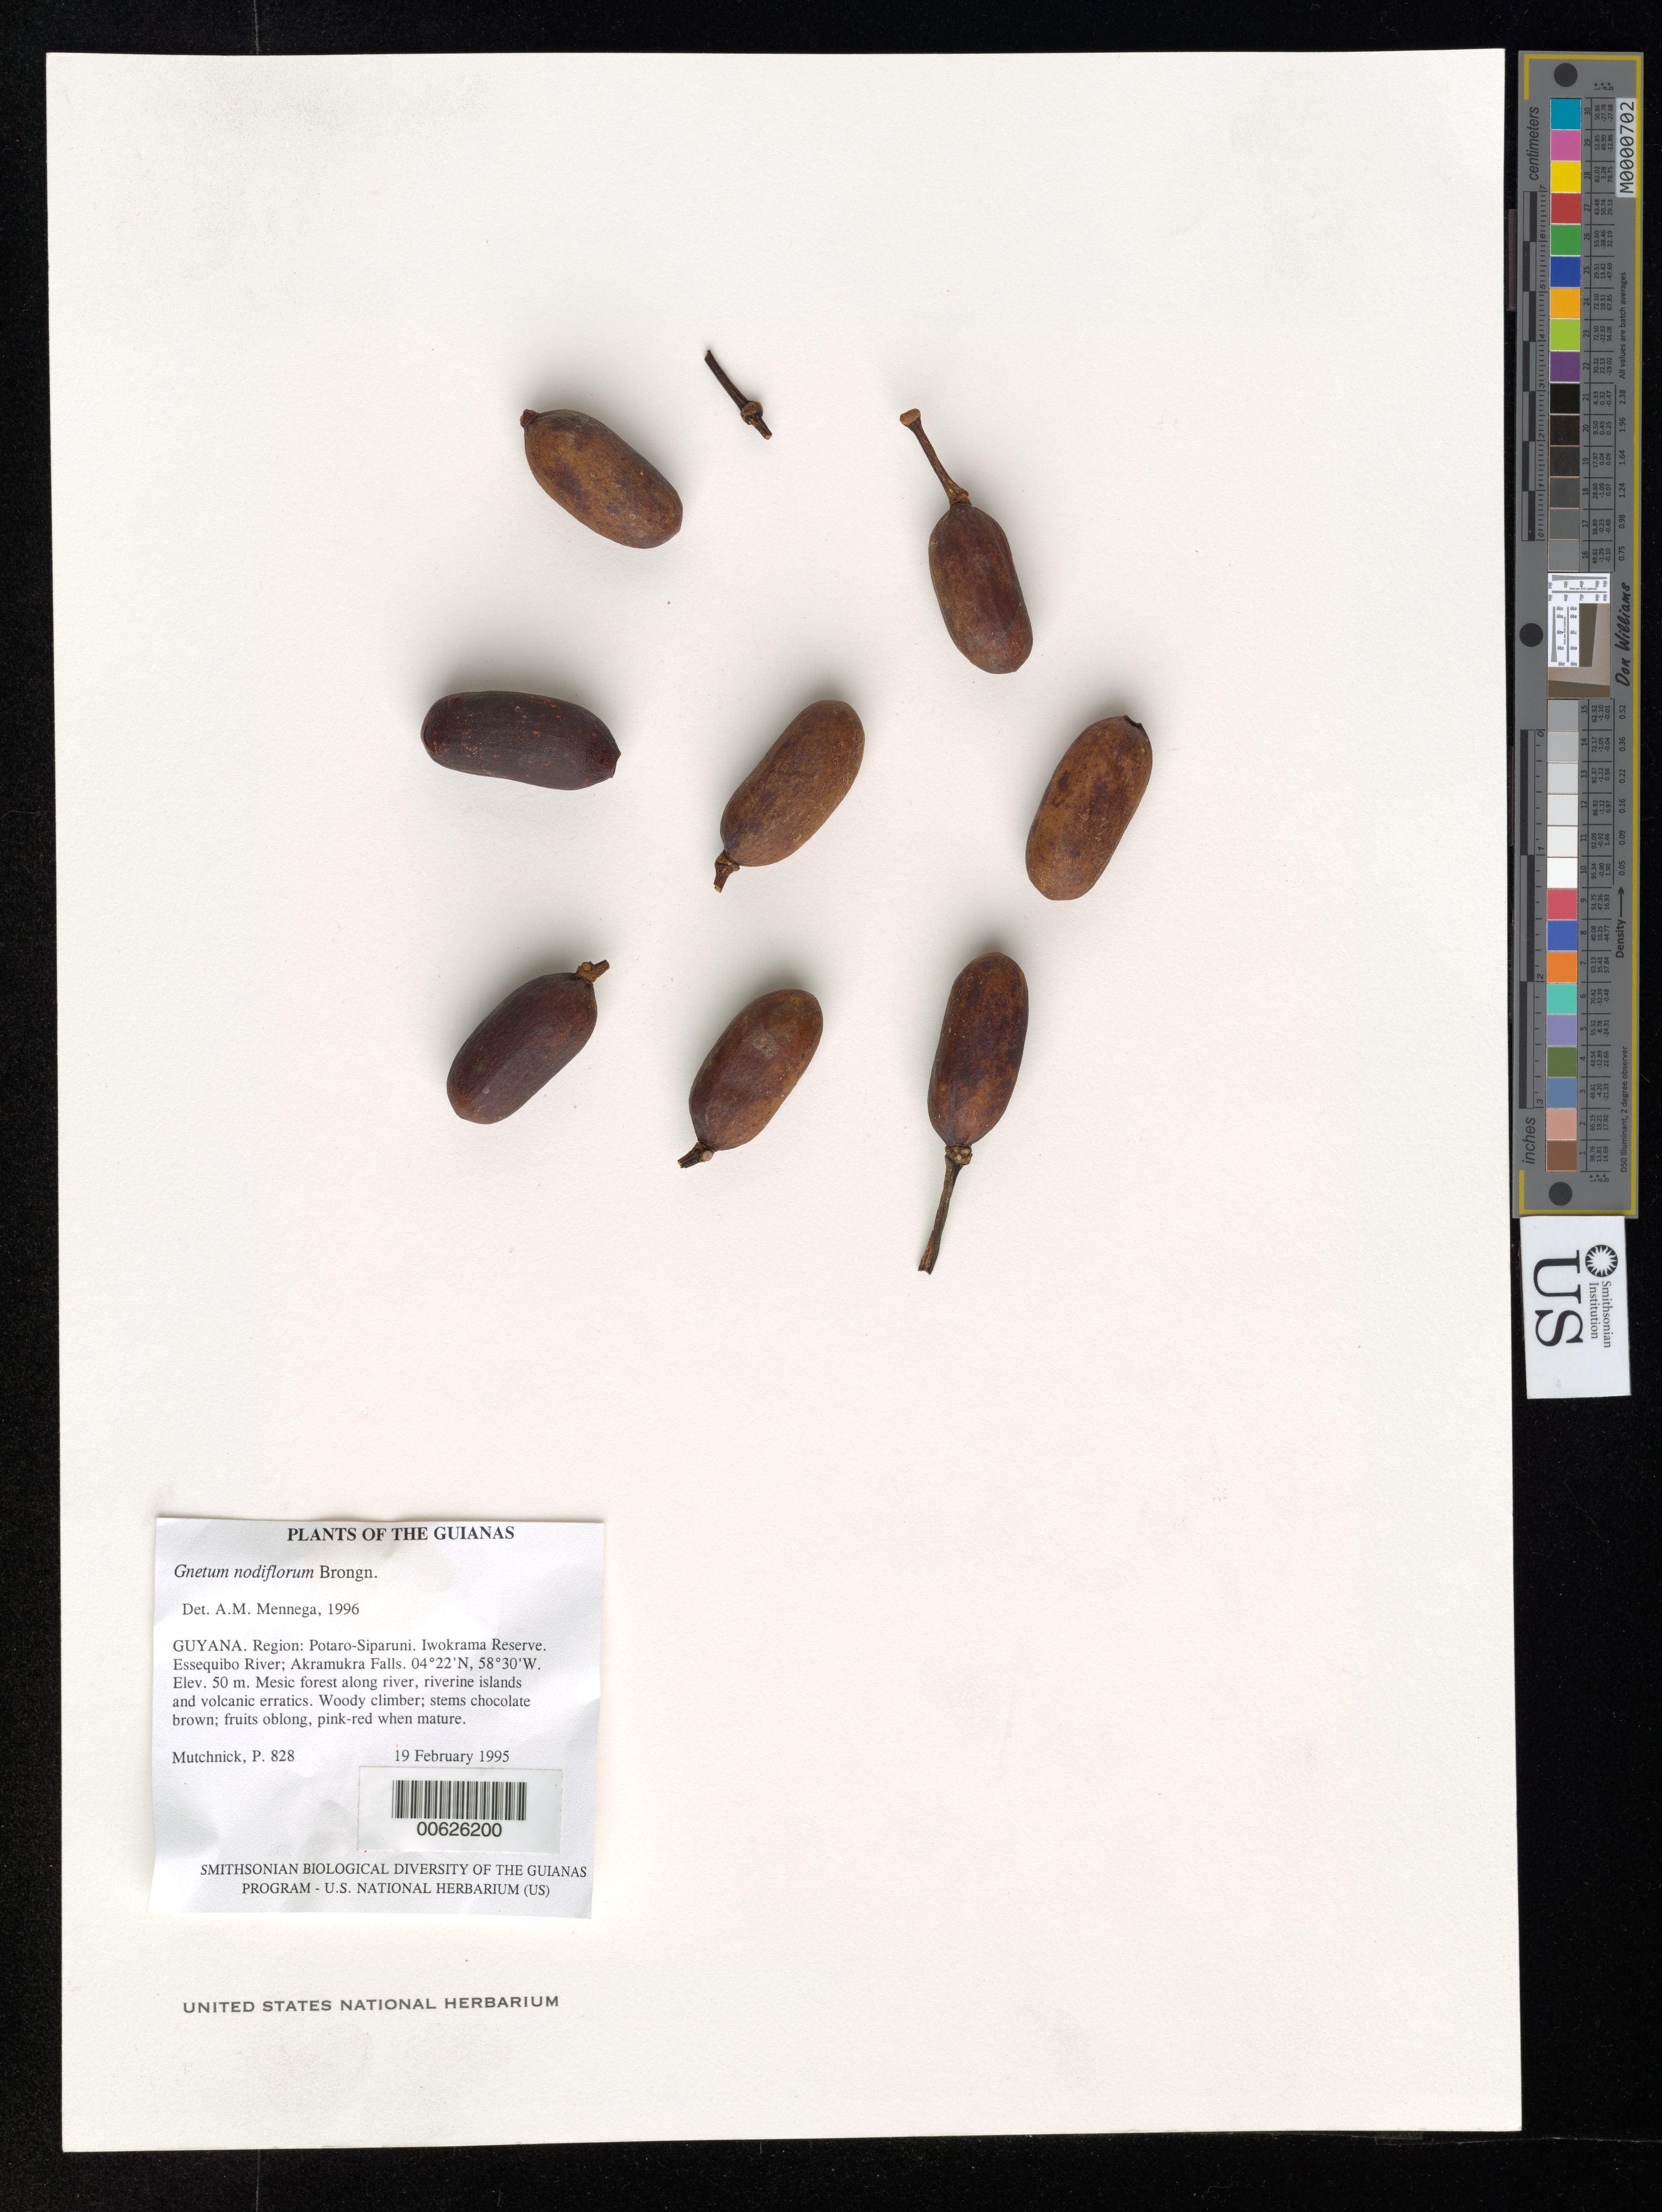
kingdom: Plantae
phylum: Tracheophyta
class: Gnetopsida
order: Gnetales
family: Gnetaceae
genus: Gnetum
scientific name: Gnetum nodiflorum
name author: Brongn.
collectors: P. Mutchnick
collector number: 828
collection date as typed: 19 February 1995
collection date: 1995-02-19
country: Guyana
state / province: Potaro-Siparuni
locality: Iwokrama Reserve. Essequibo River; Akramukra Falls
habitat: Mesic forest along river, riverine islands and volcanic erratics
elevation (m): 50